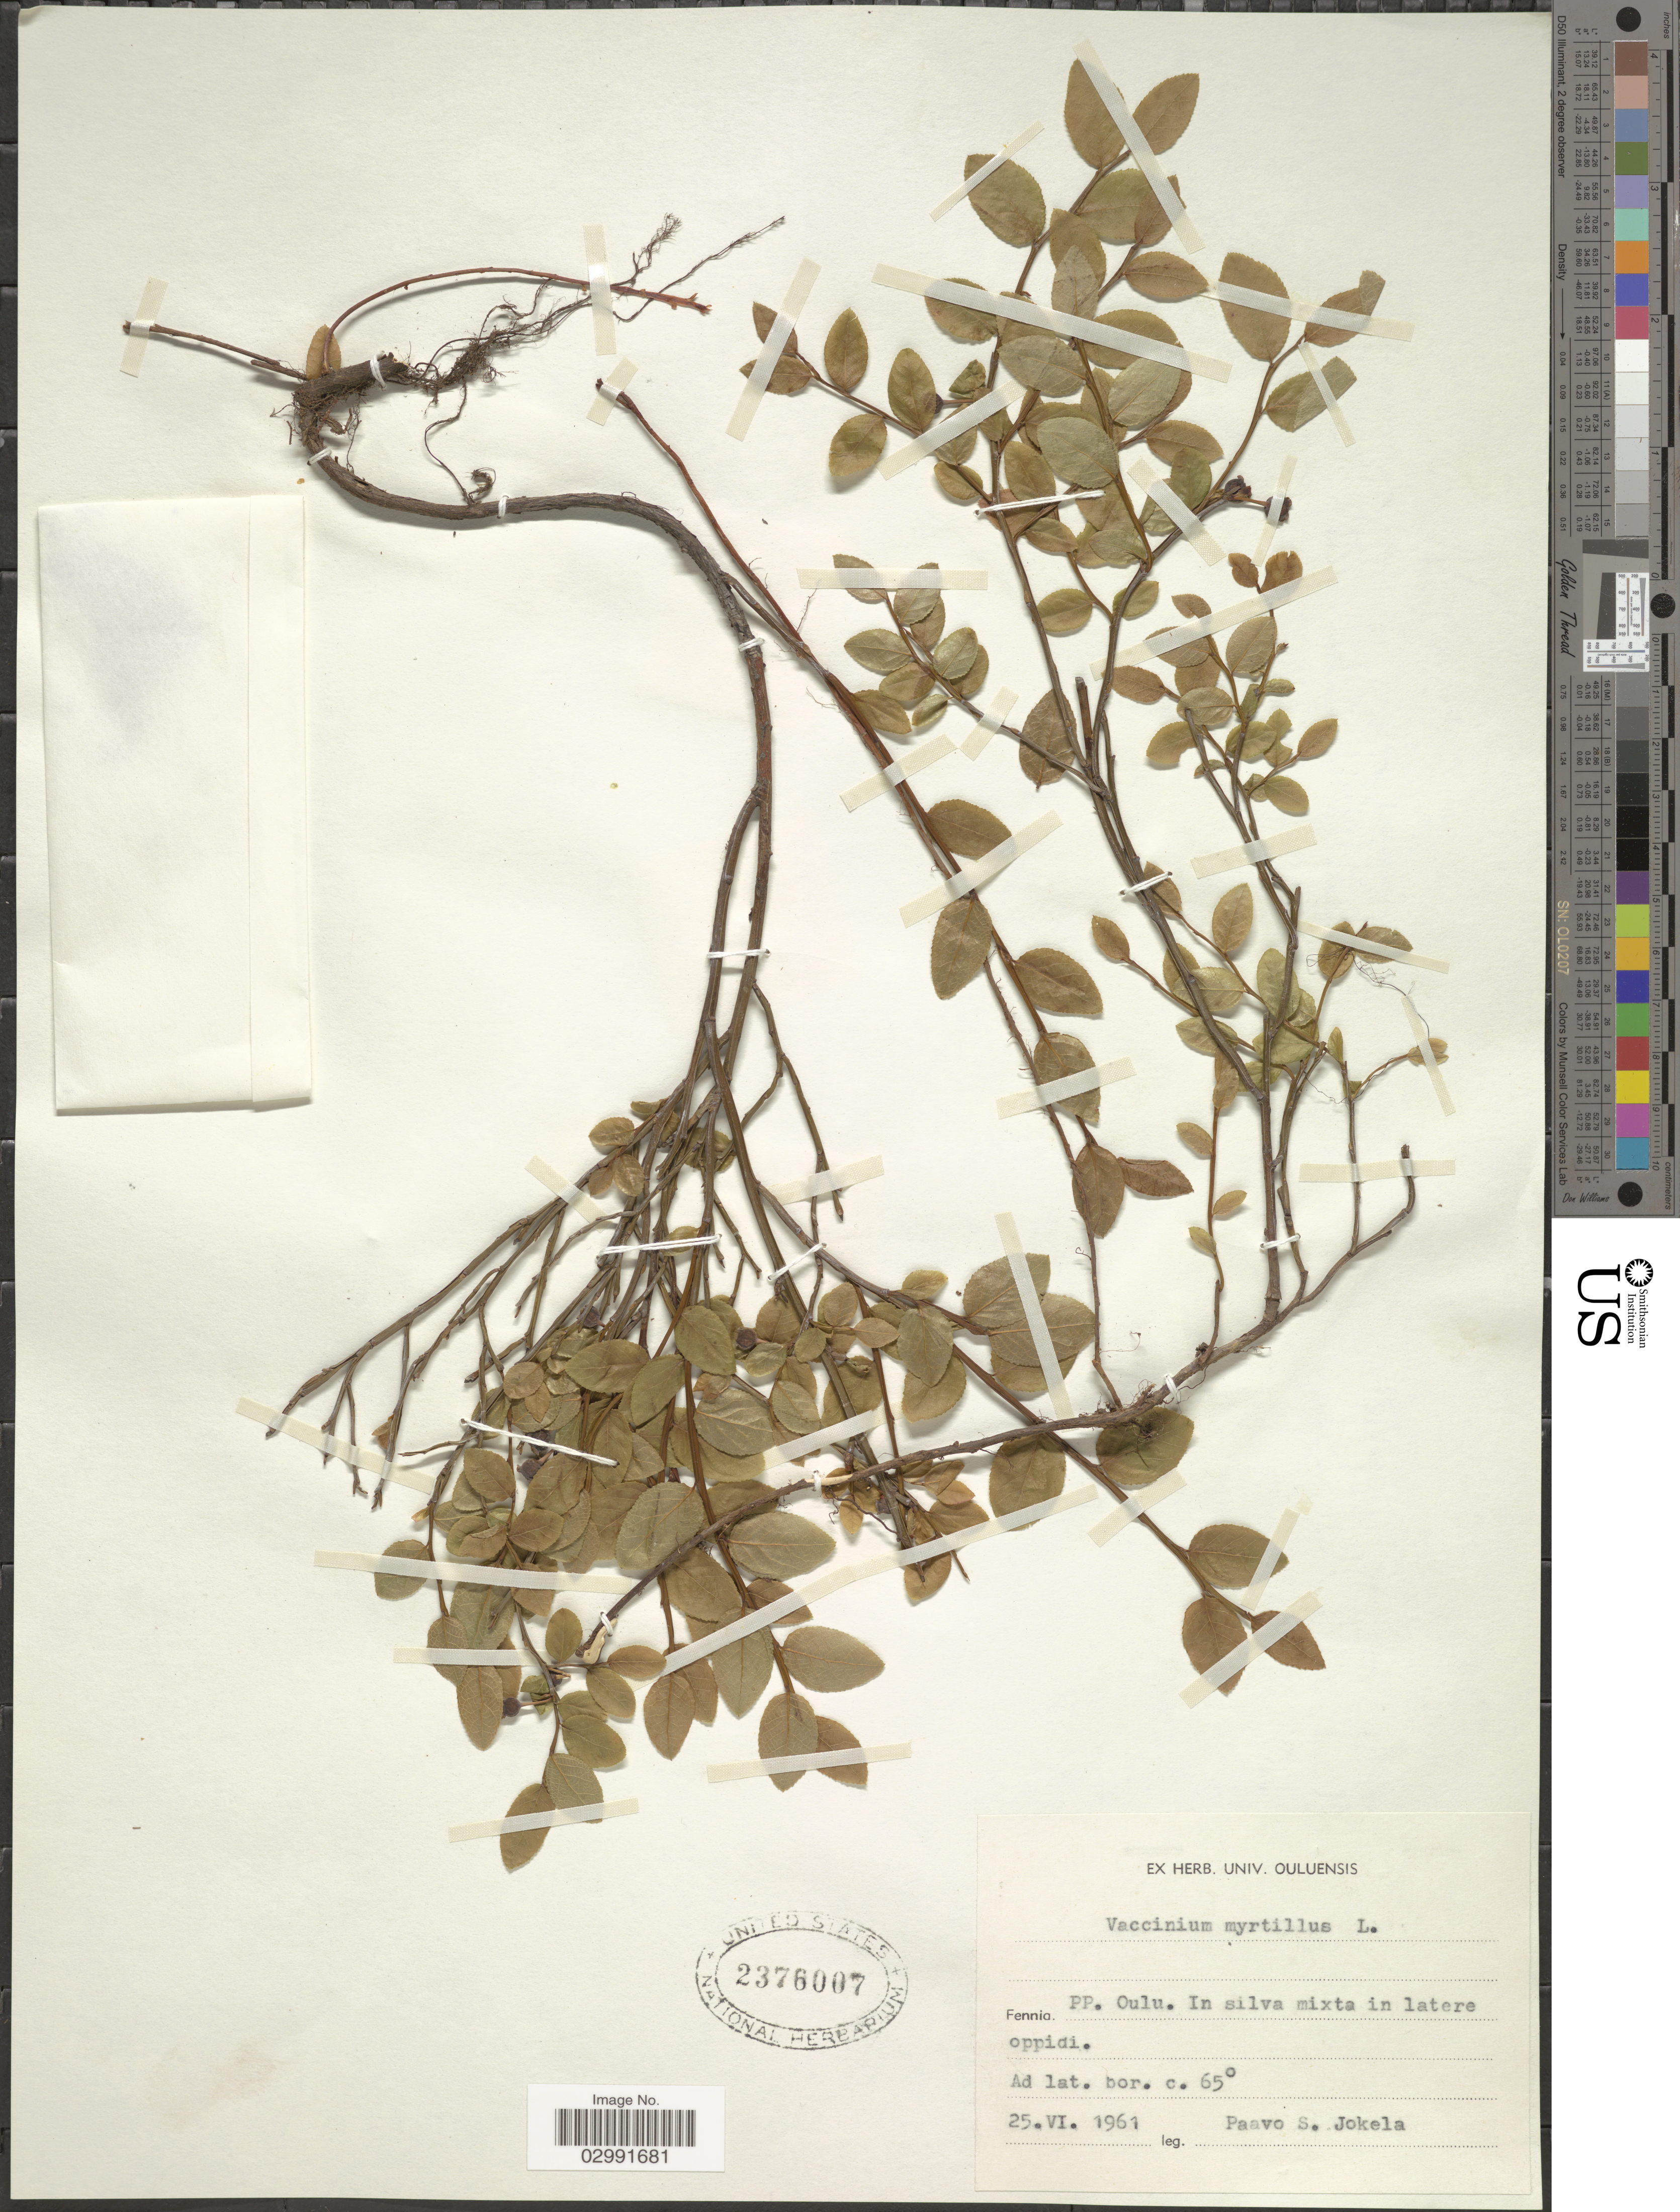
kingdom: Plantae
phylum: Tracheophyta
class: Magnoliopsida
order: Ericales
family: Ericaceae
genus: Vaccinium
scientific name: Vaccinium myrtillus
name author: L.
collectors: P. Jokela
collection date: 1961-06-25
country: Finland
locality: Fennia. PP. Oulu. In silva mixta in latere oppidi.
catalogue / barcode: US 2376007